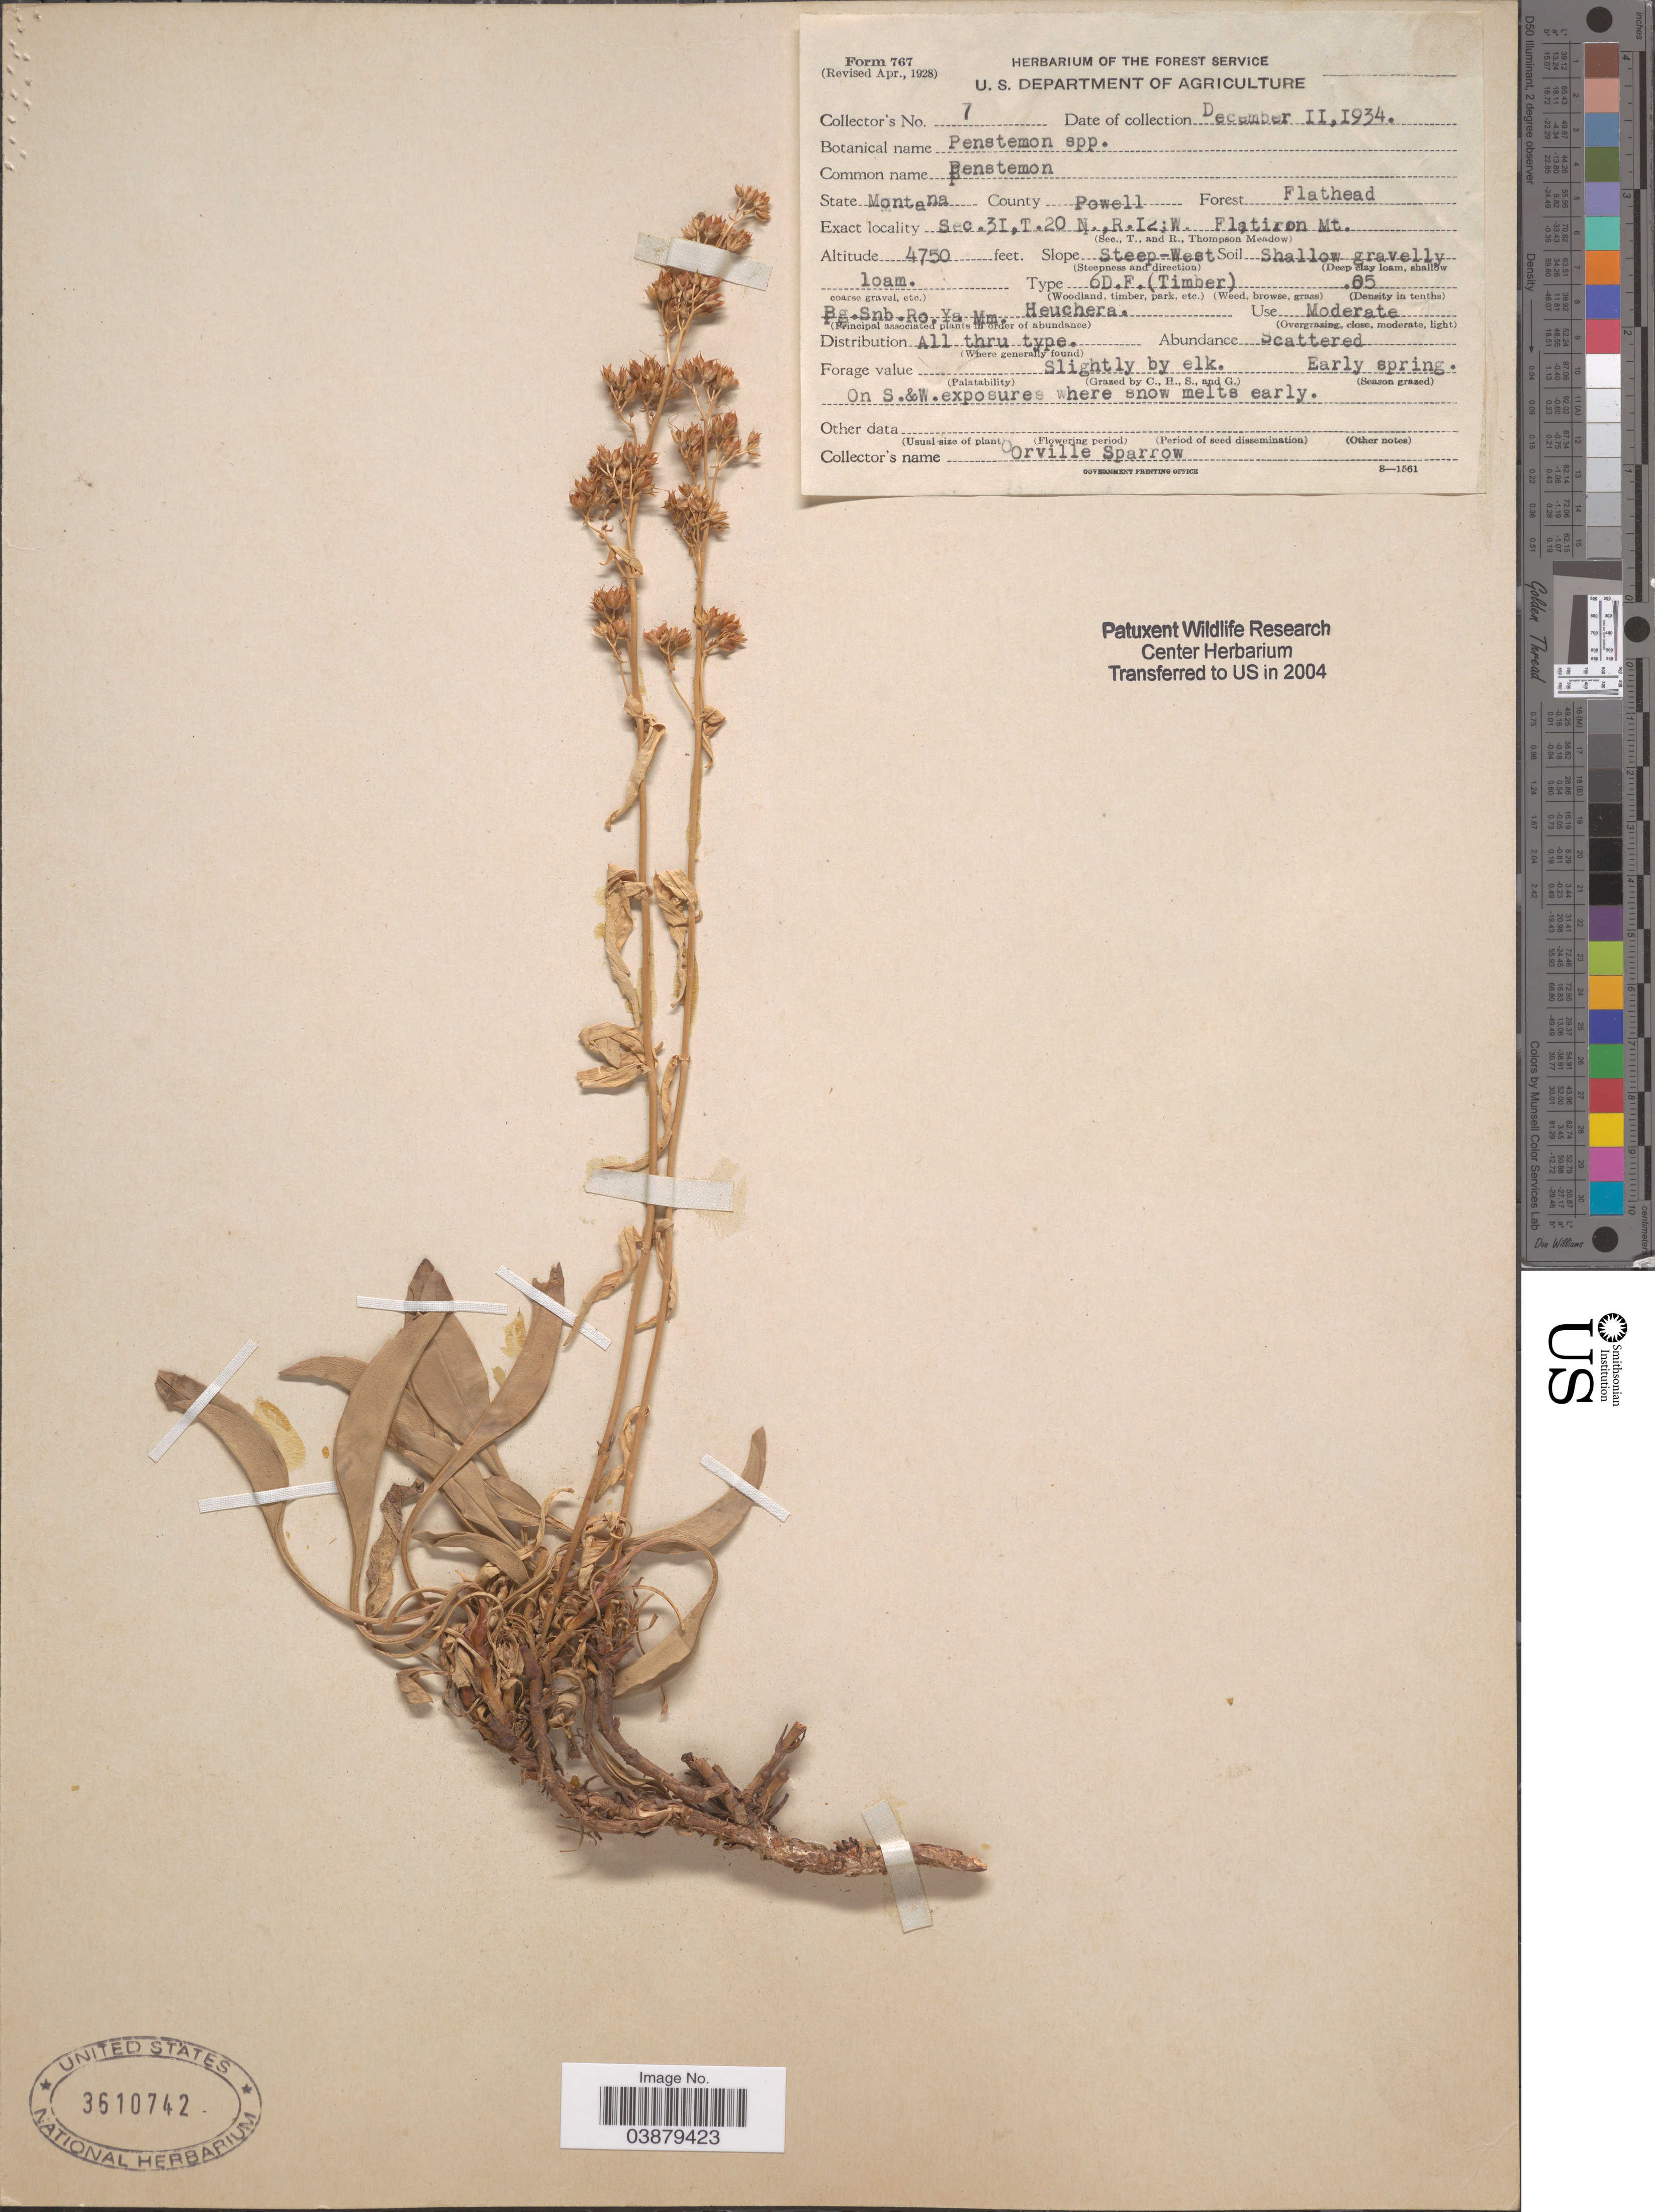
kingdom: Plantae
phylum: Tracheophyta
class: Magnoliopsida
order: Lamiales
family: Plantaginaceae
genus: Penstemon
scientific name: Penstemon sp.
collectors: O. Sparrow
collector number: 7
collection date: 1934-12-11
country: United States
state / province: Montana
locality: County Powell. Forest Flathead. Sec. 31, T.20N, R.12W. Flatiron Mt.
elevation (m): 1448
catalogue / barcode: US 3610742